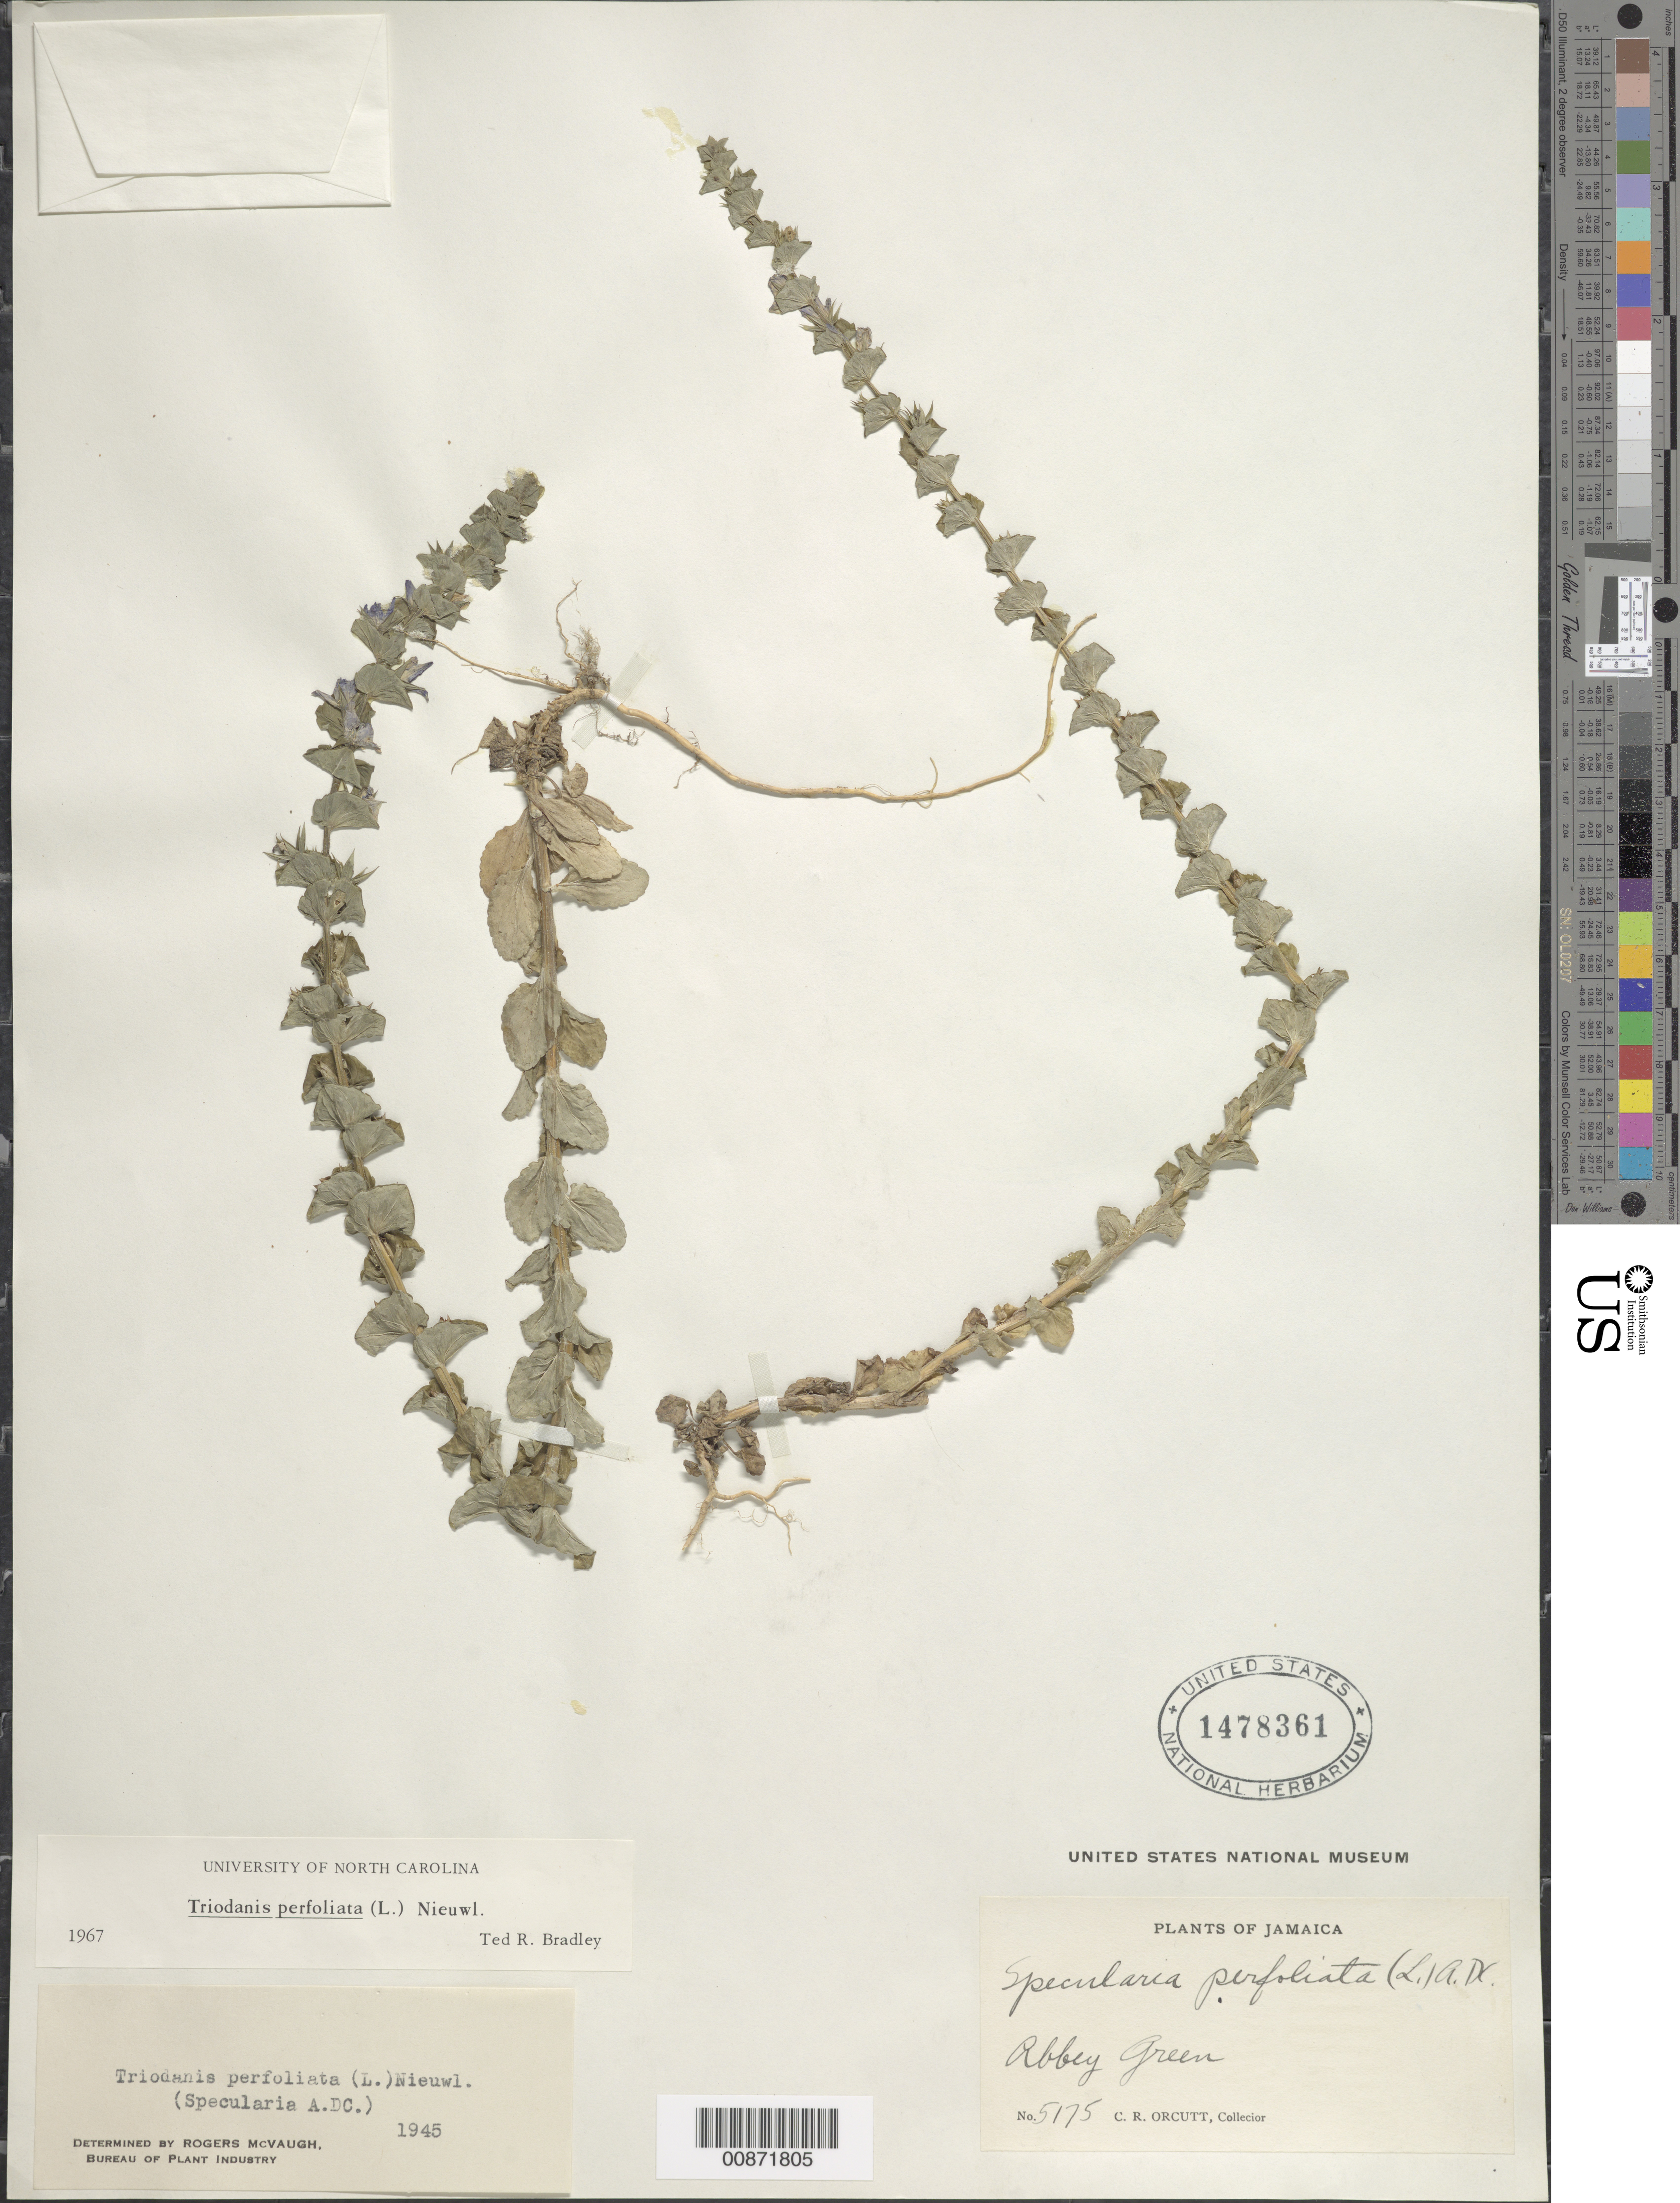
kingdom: Plantae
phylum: Tracheophyta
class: Magnoliopsida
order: Asterales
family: Campanulaceae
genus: Triodanis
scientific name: Triodanis perfoliata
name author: (L.) Nieuwl.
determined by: Bradley, Ted R., Director (GMUF), George Mason University (UNITED STATES)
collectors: C. R. Orcutt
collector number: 5175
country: Jamaica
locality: Abbey Green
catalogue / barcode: US 1478361